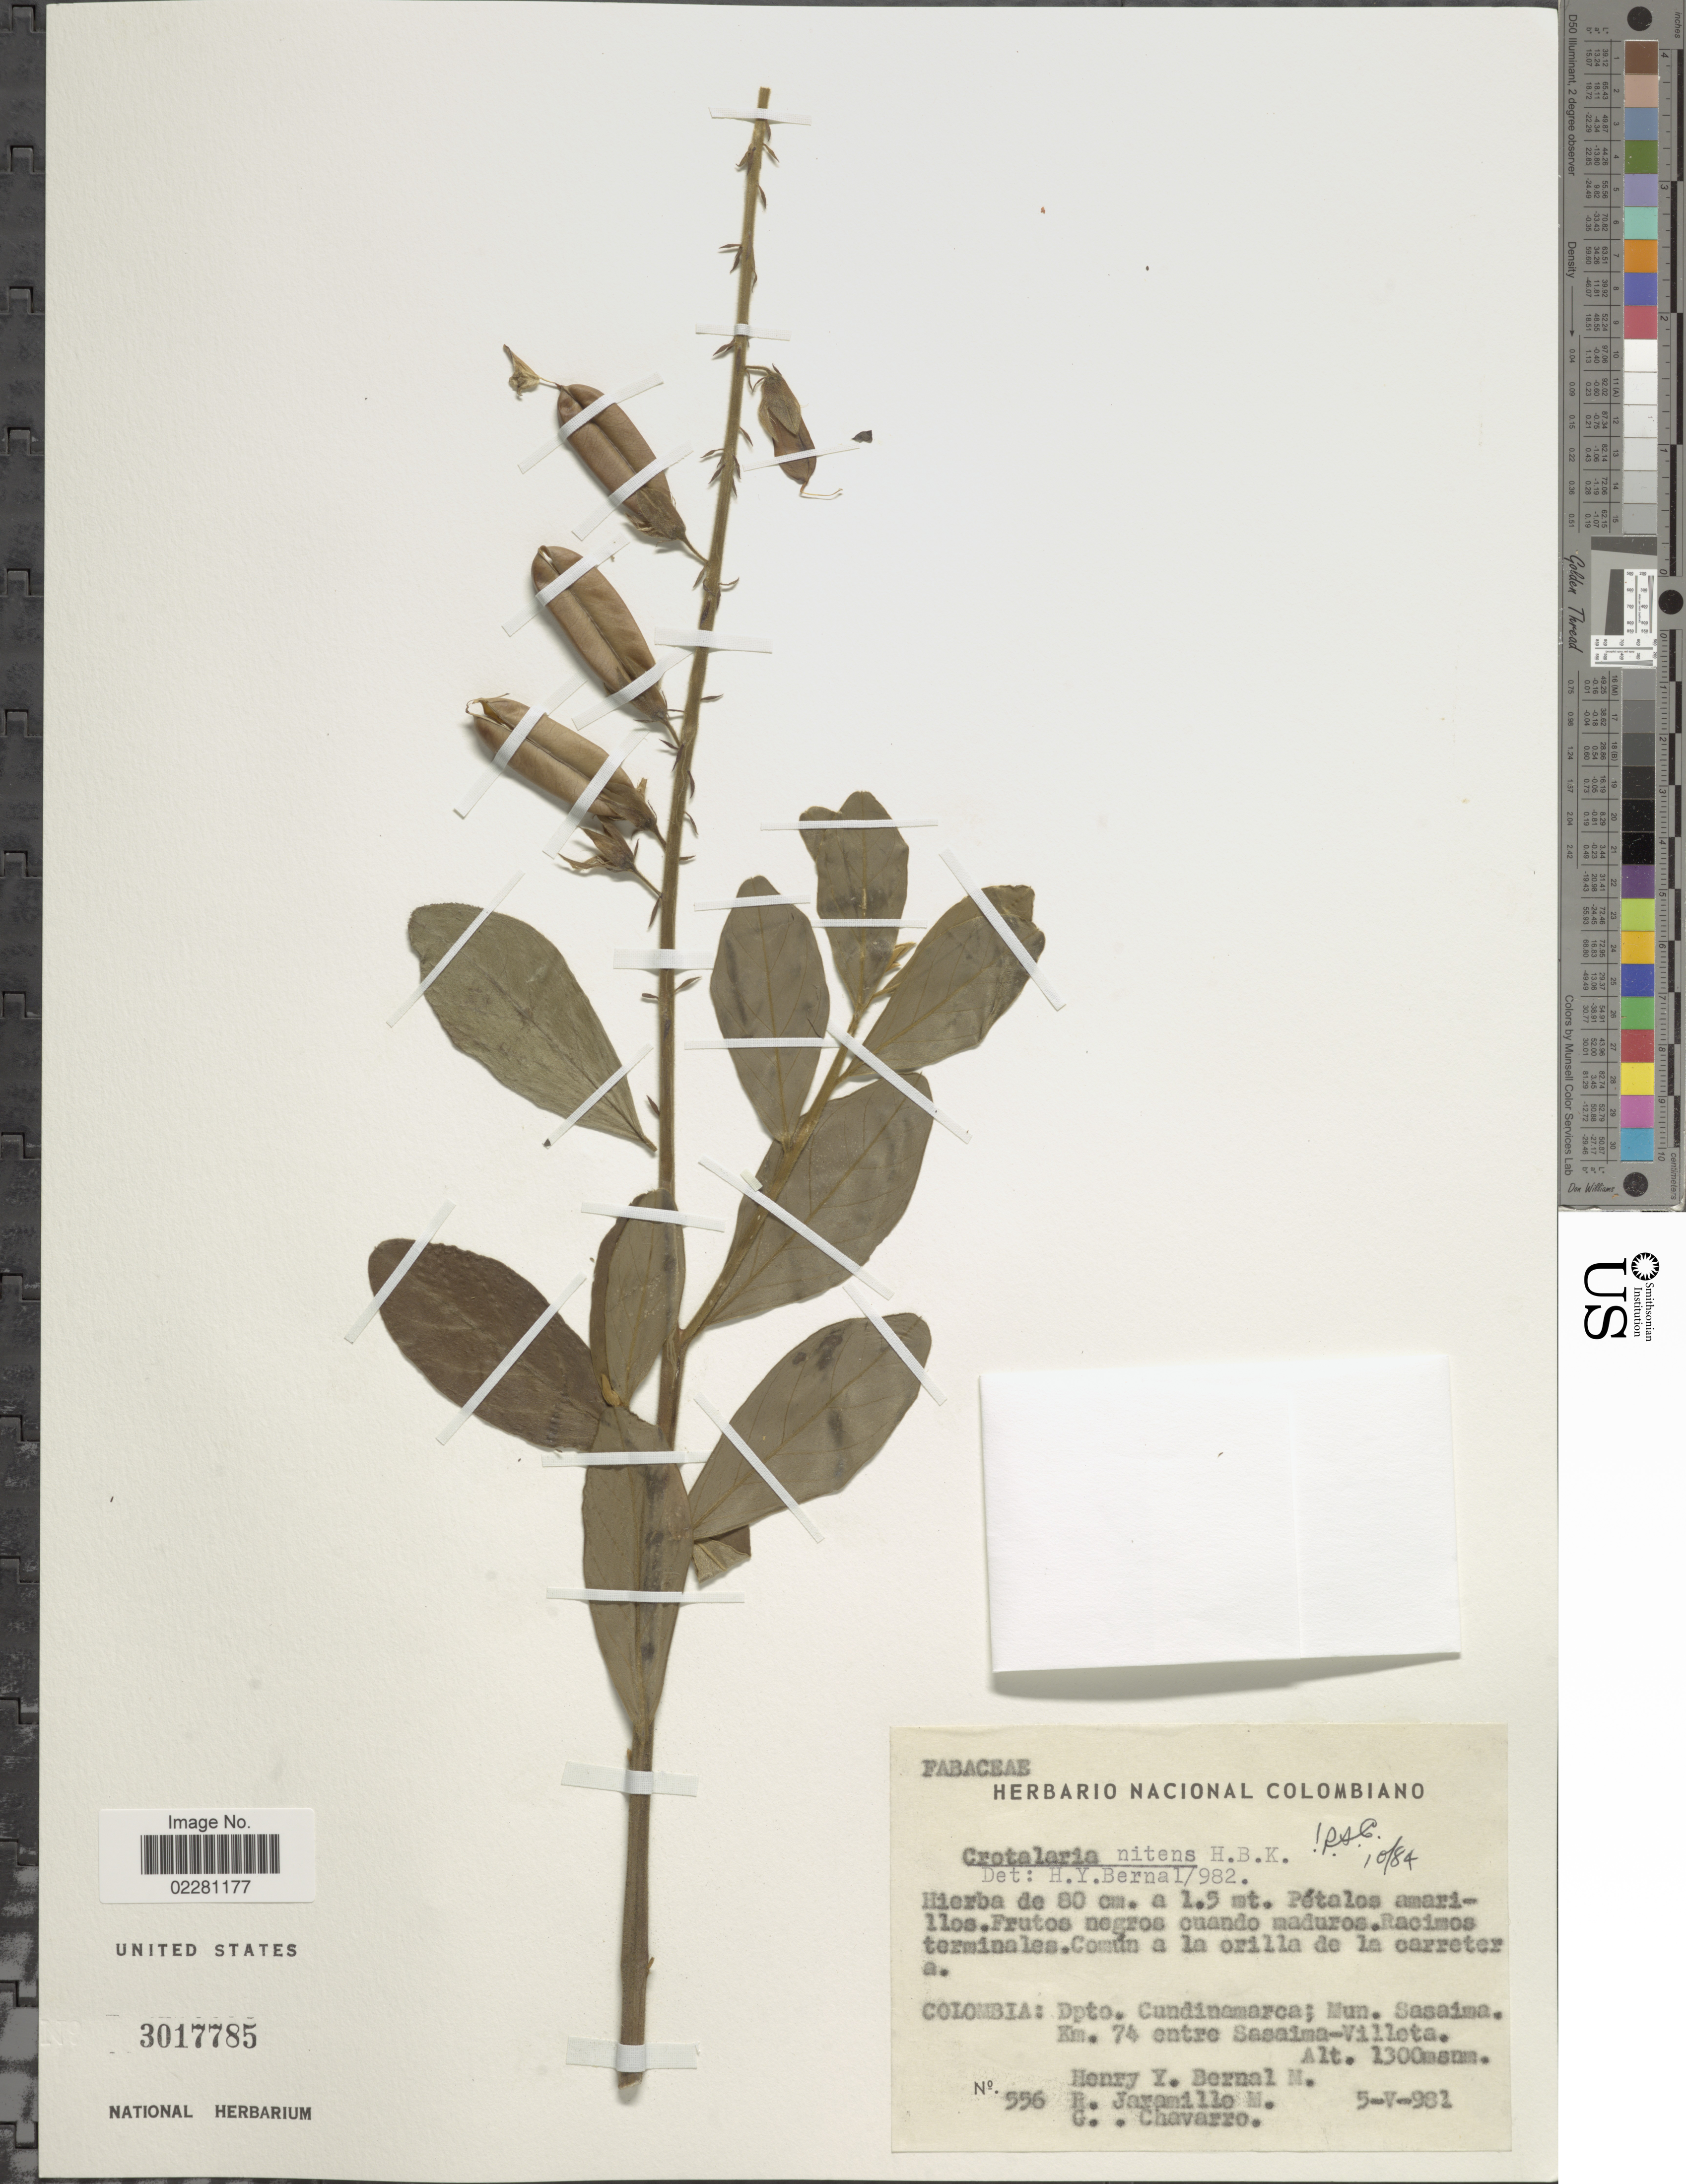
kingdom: Plantae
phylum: Tracheophyta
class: Magnoliopsida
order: Fabales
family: Fabaceae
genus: Crotalaria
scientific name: Crotalaria nitens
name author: Kunth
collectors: H. Y. Bernal, R. Jaramillo M. & G. Chavarro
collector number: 556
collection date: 1981-05-05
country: Colombia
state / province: Cundinamarca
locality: Mun. Sasaima, km 74 entre Sasaima-Villeta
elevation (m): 1300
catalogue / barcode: US 3017785